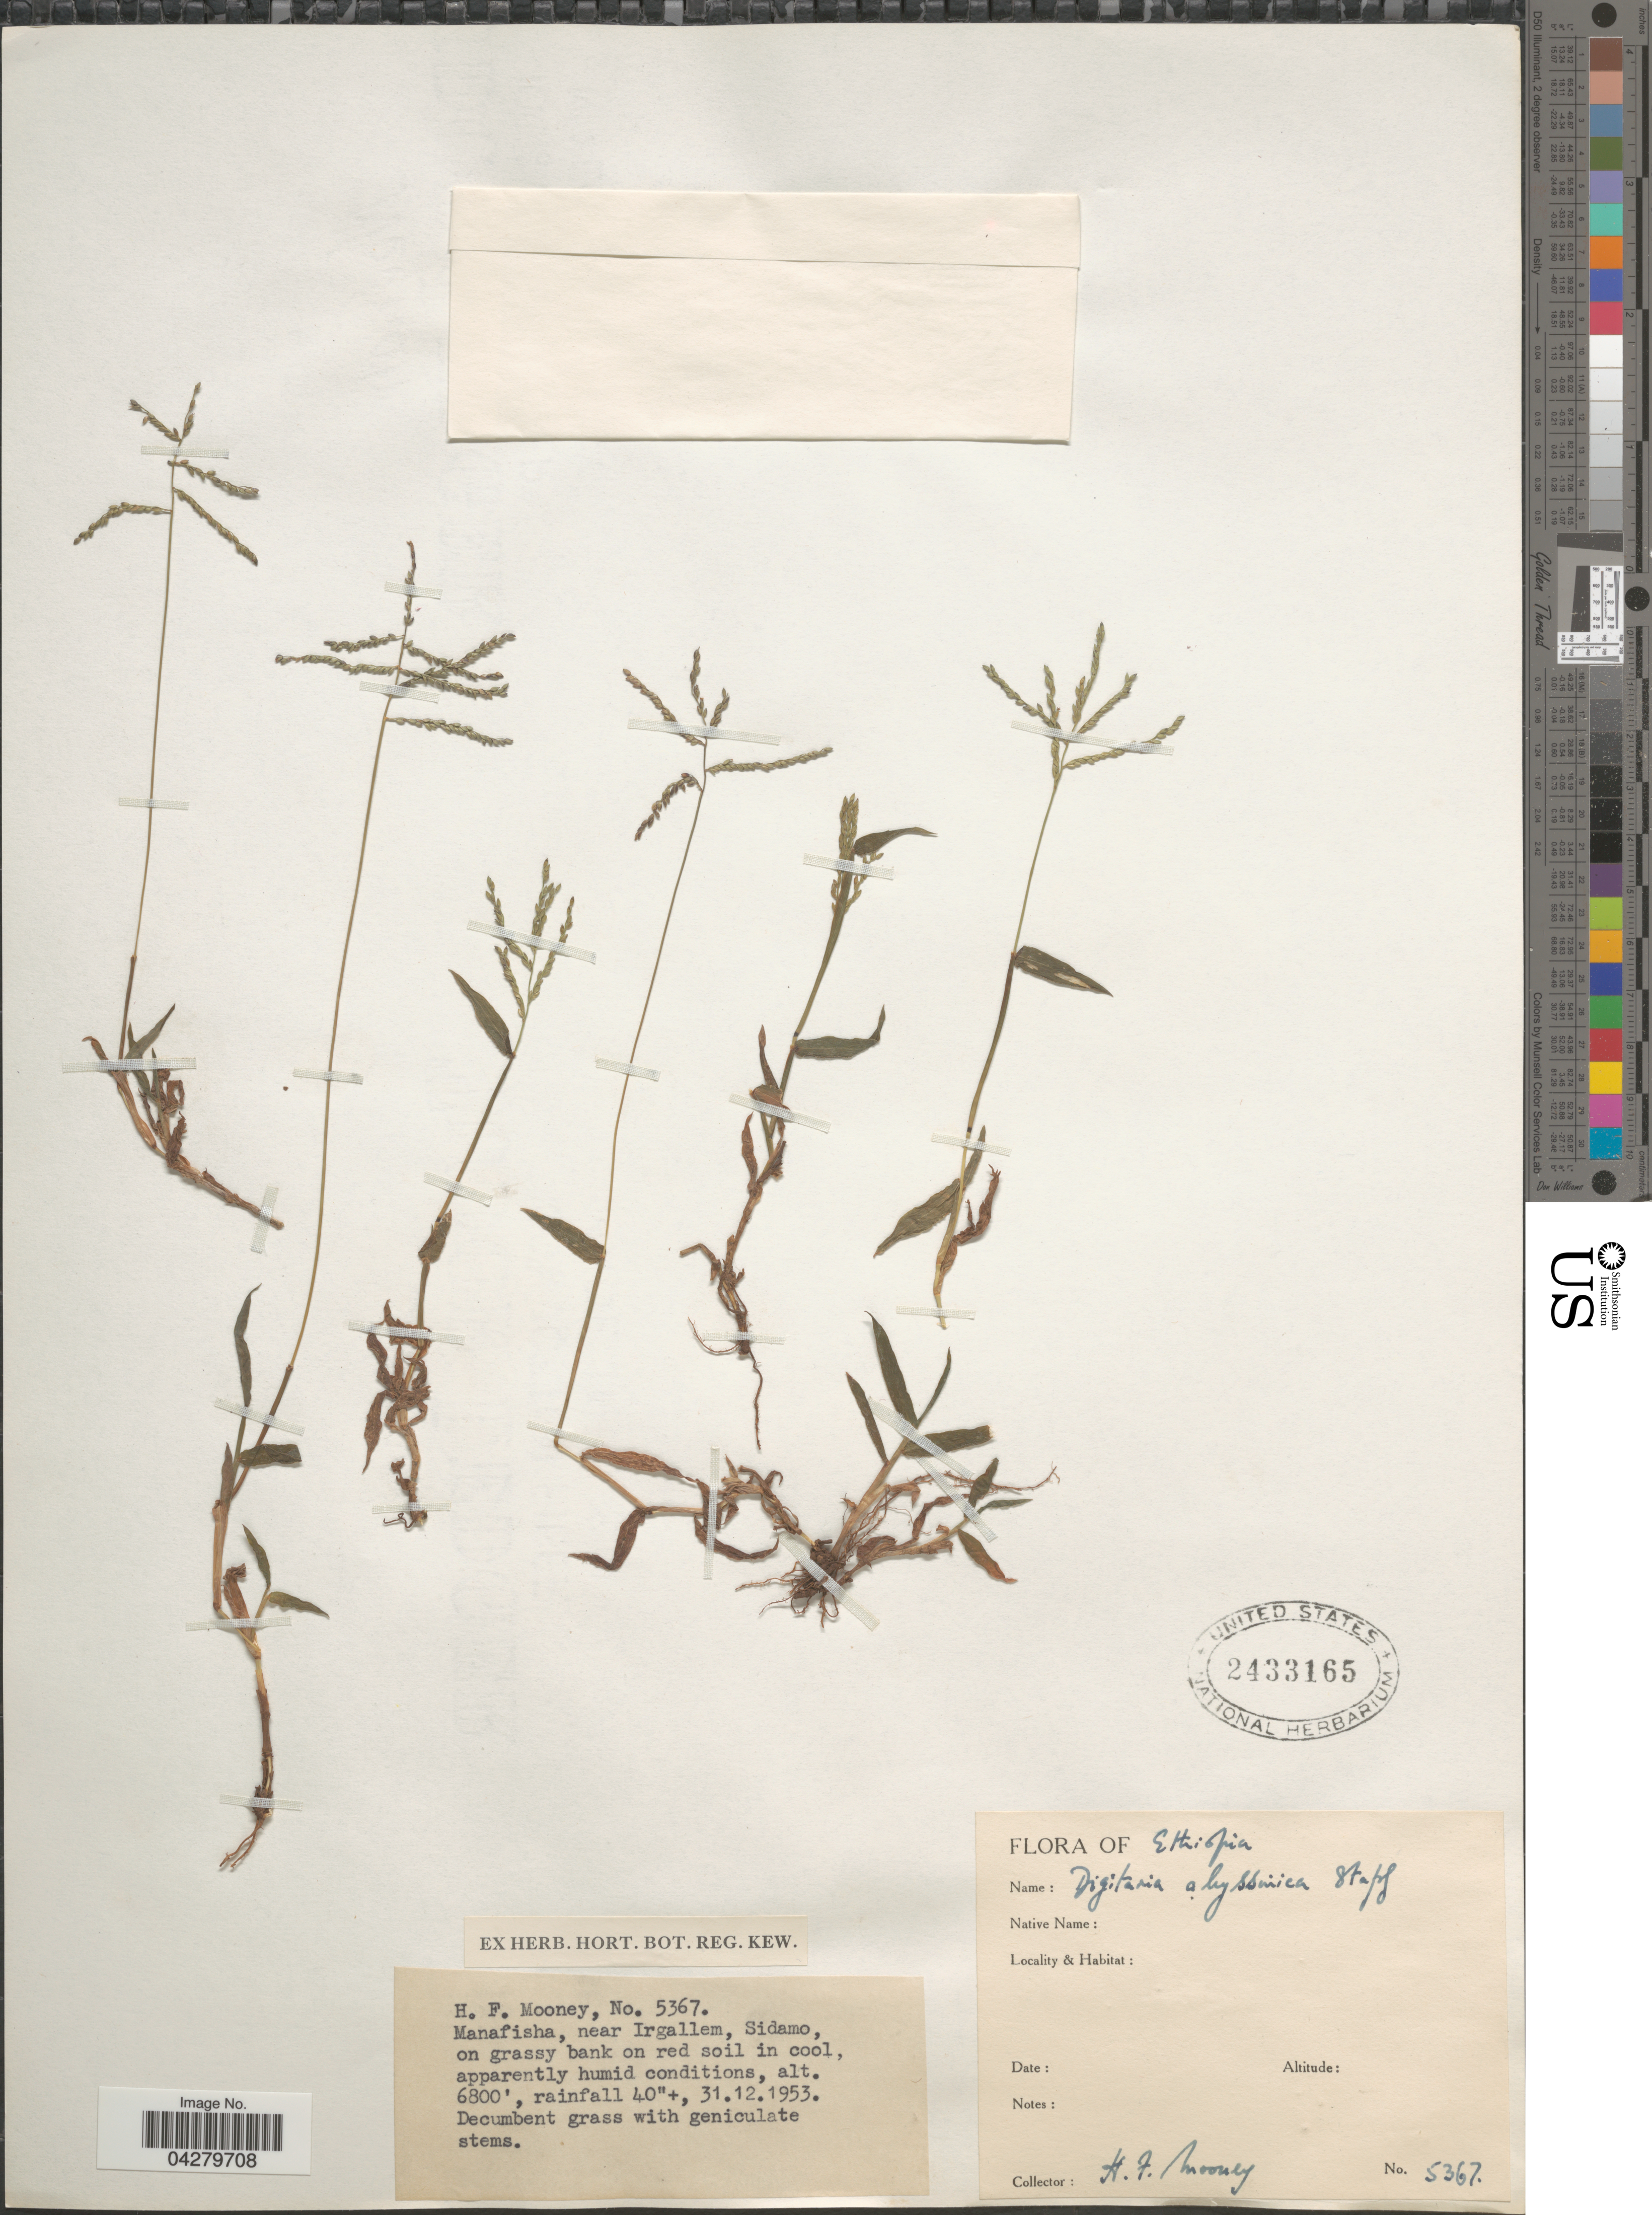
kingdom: Plantae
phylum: Tracheophyta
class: Liliopsida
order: Poales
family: Poaceae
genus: Digitaria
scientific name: Digitaria abyssinica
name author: (Hochst. ex Rich.) Stapf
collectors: H. Mooney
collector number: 5367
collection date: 1953-12-31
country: Ethiopia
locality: Manafisha, near Irgallem, Sidamo.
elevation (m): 2073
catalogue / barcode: US 2433165